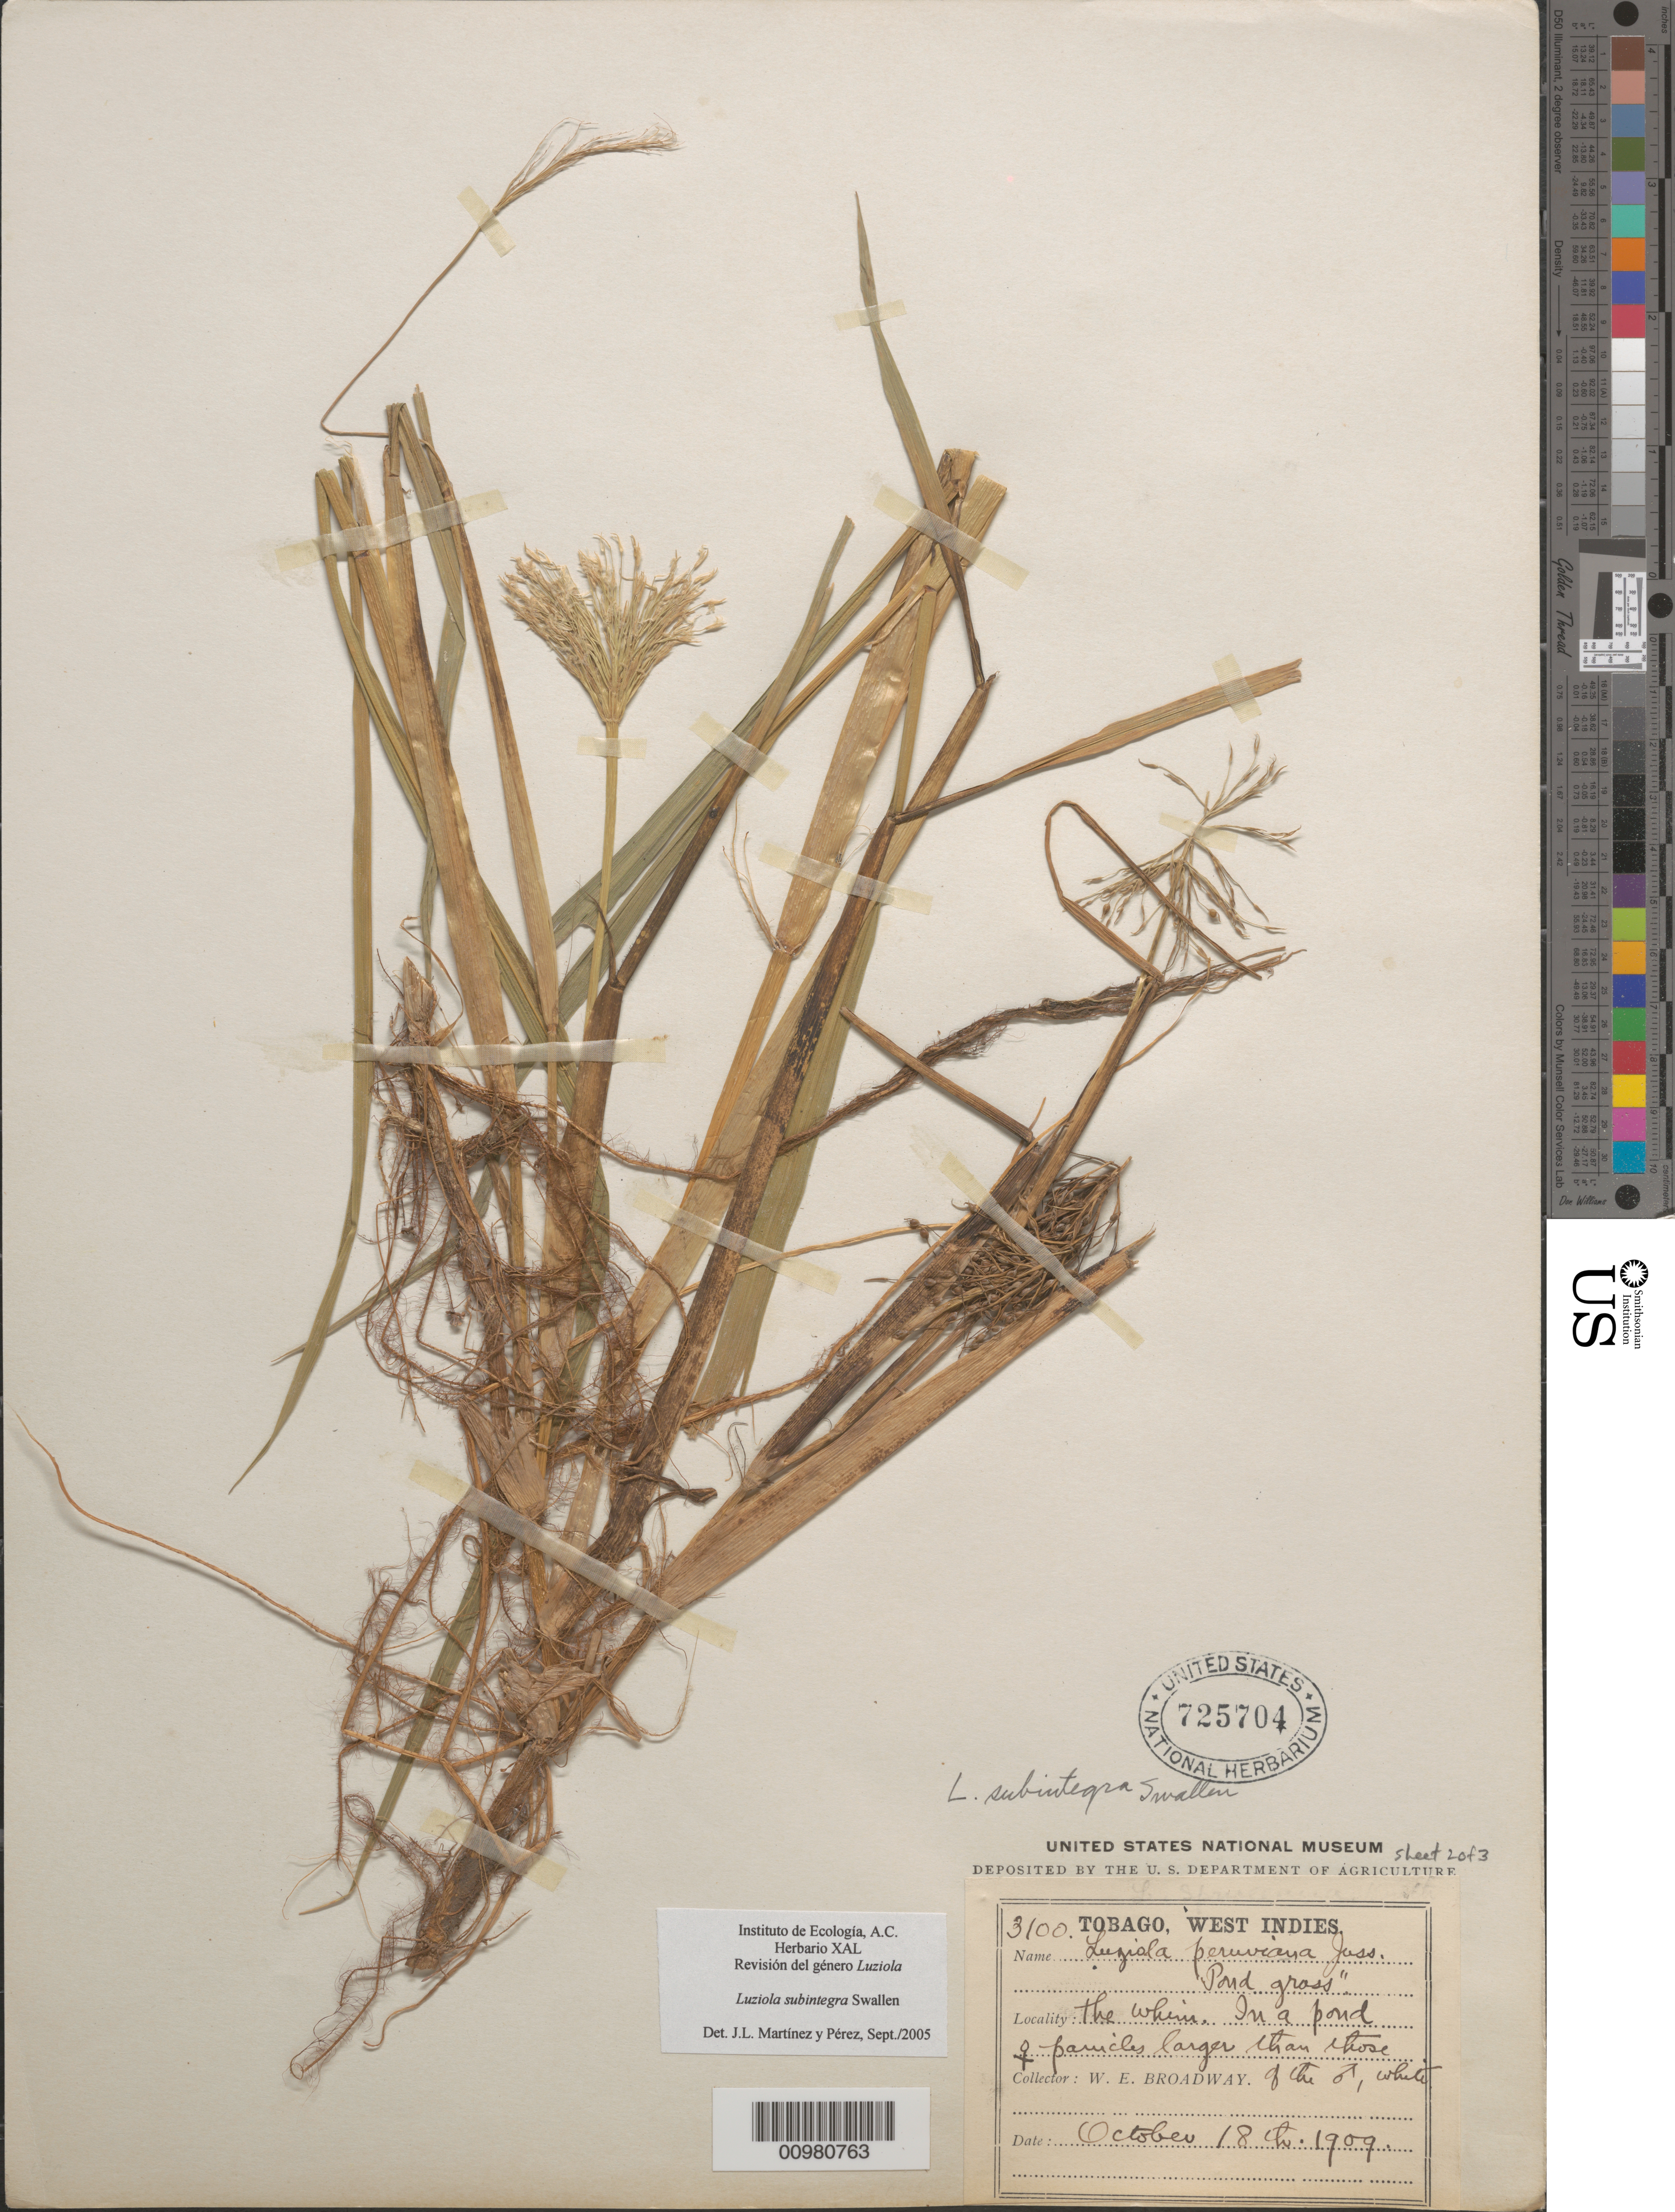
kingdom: Plantae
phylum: Tracheophyta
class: Liliopsida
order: Poales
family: Poaceae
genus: Luziola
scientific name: Luziola subintegra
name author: Swallen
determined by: Martinez Perez, J. L.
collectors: W. E. Broadway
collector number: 3100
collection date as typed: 18 Oct 1909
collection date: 1909-10-18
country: Trinidad and Tobago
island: Tobago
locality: The Whins.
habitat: In a pond.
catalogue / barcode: US 725704